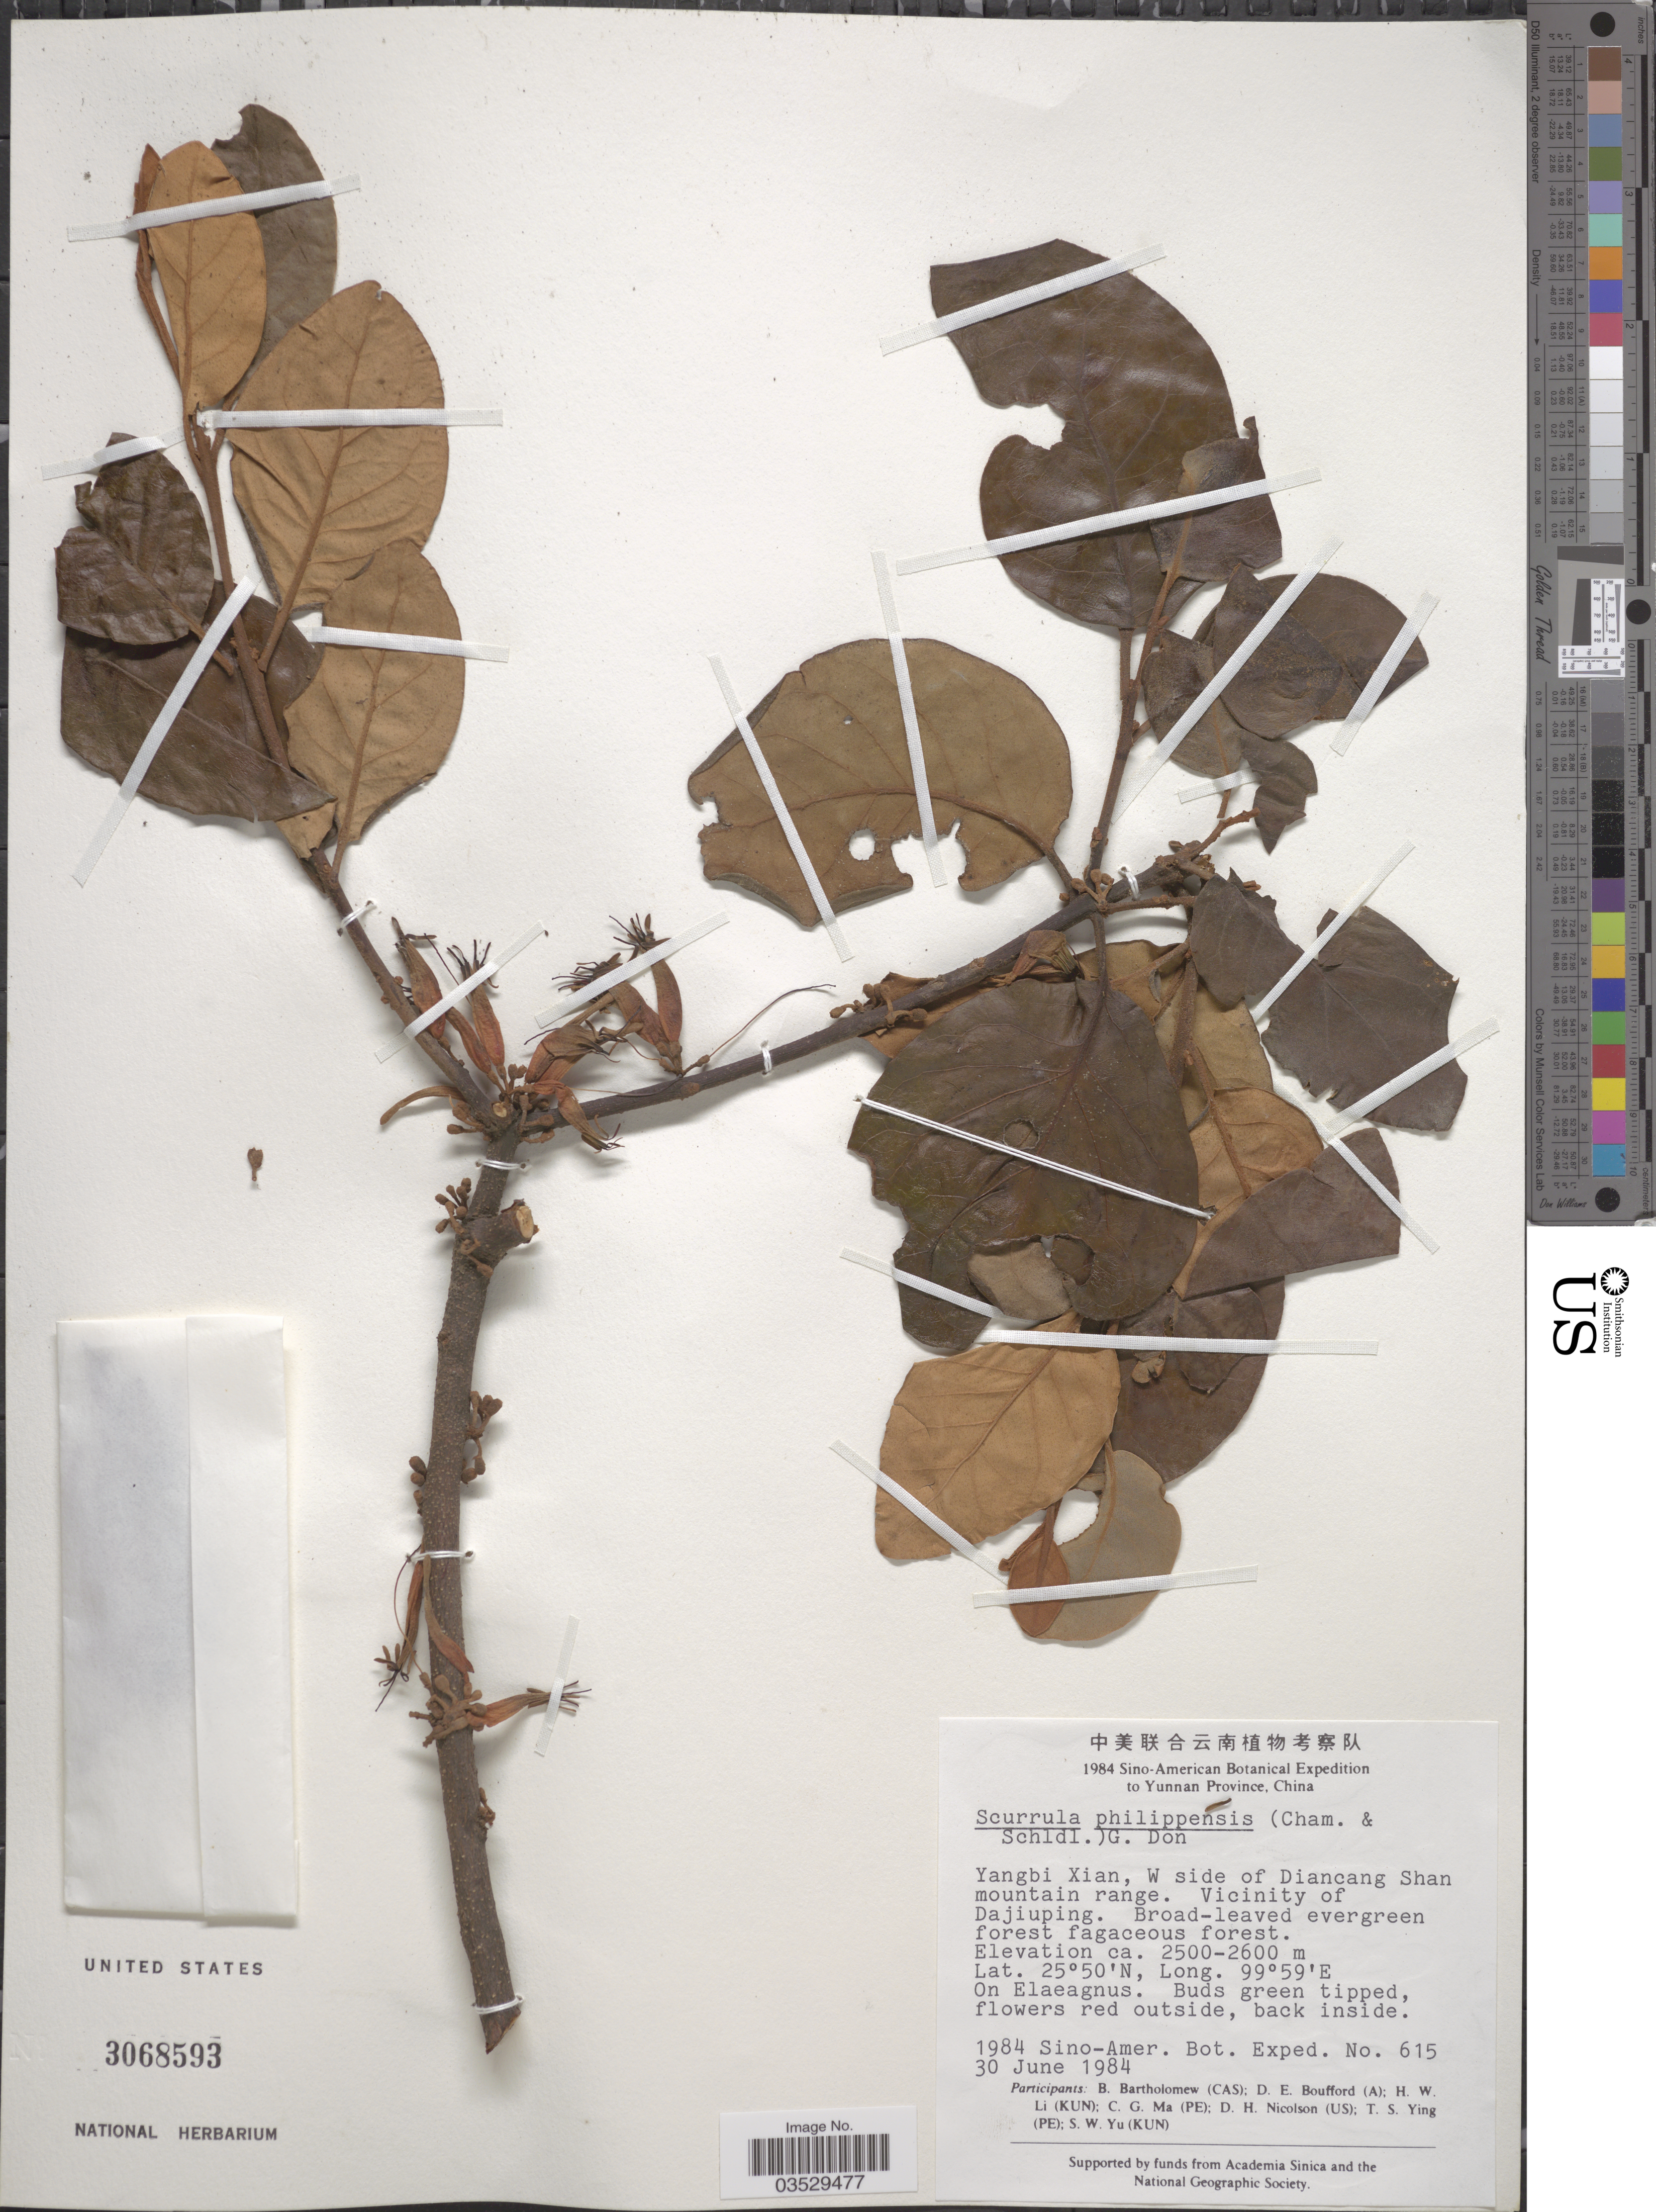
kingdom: Plantae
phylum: Tracheophyta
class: Magnoliopsida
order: Santalales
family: Loranthaceae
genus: Scurrula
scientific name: Scurrula atropurpurea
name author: (Blume) Danser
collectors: Sino-Amer. Bot. Exped. 1984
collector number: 615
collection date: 1984-06-30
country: China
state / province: Yunnan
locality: Yangbi Xian, W side of Diancang Shan mountain range. Vicinity of Dajiuping.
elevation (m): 2500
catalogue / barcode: US 3068593